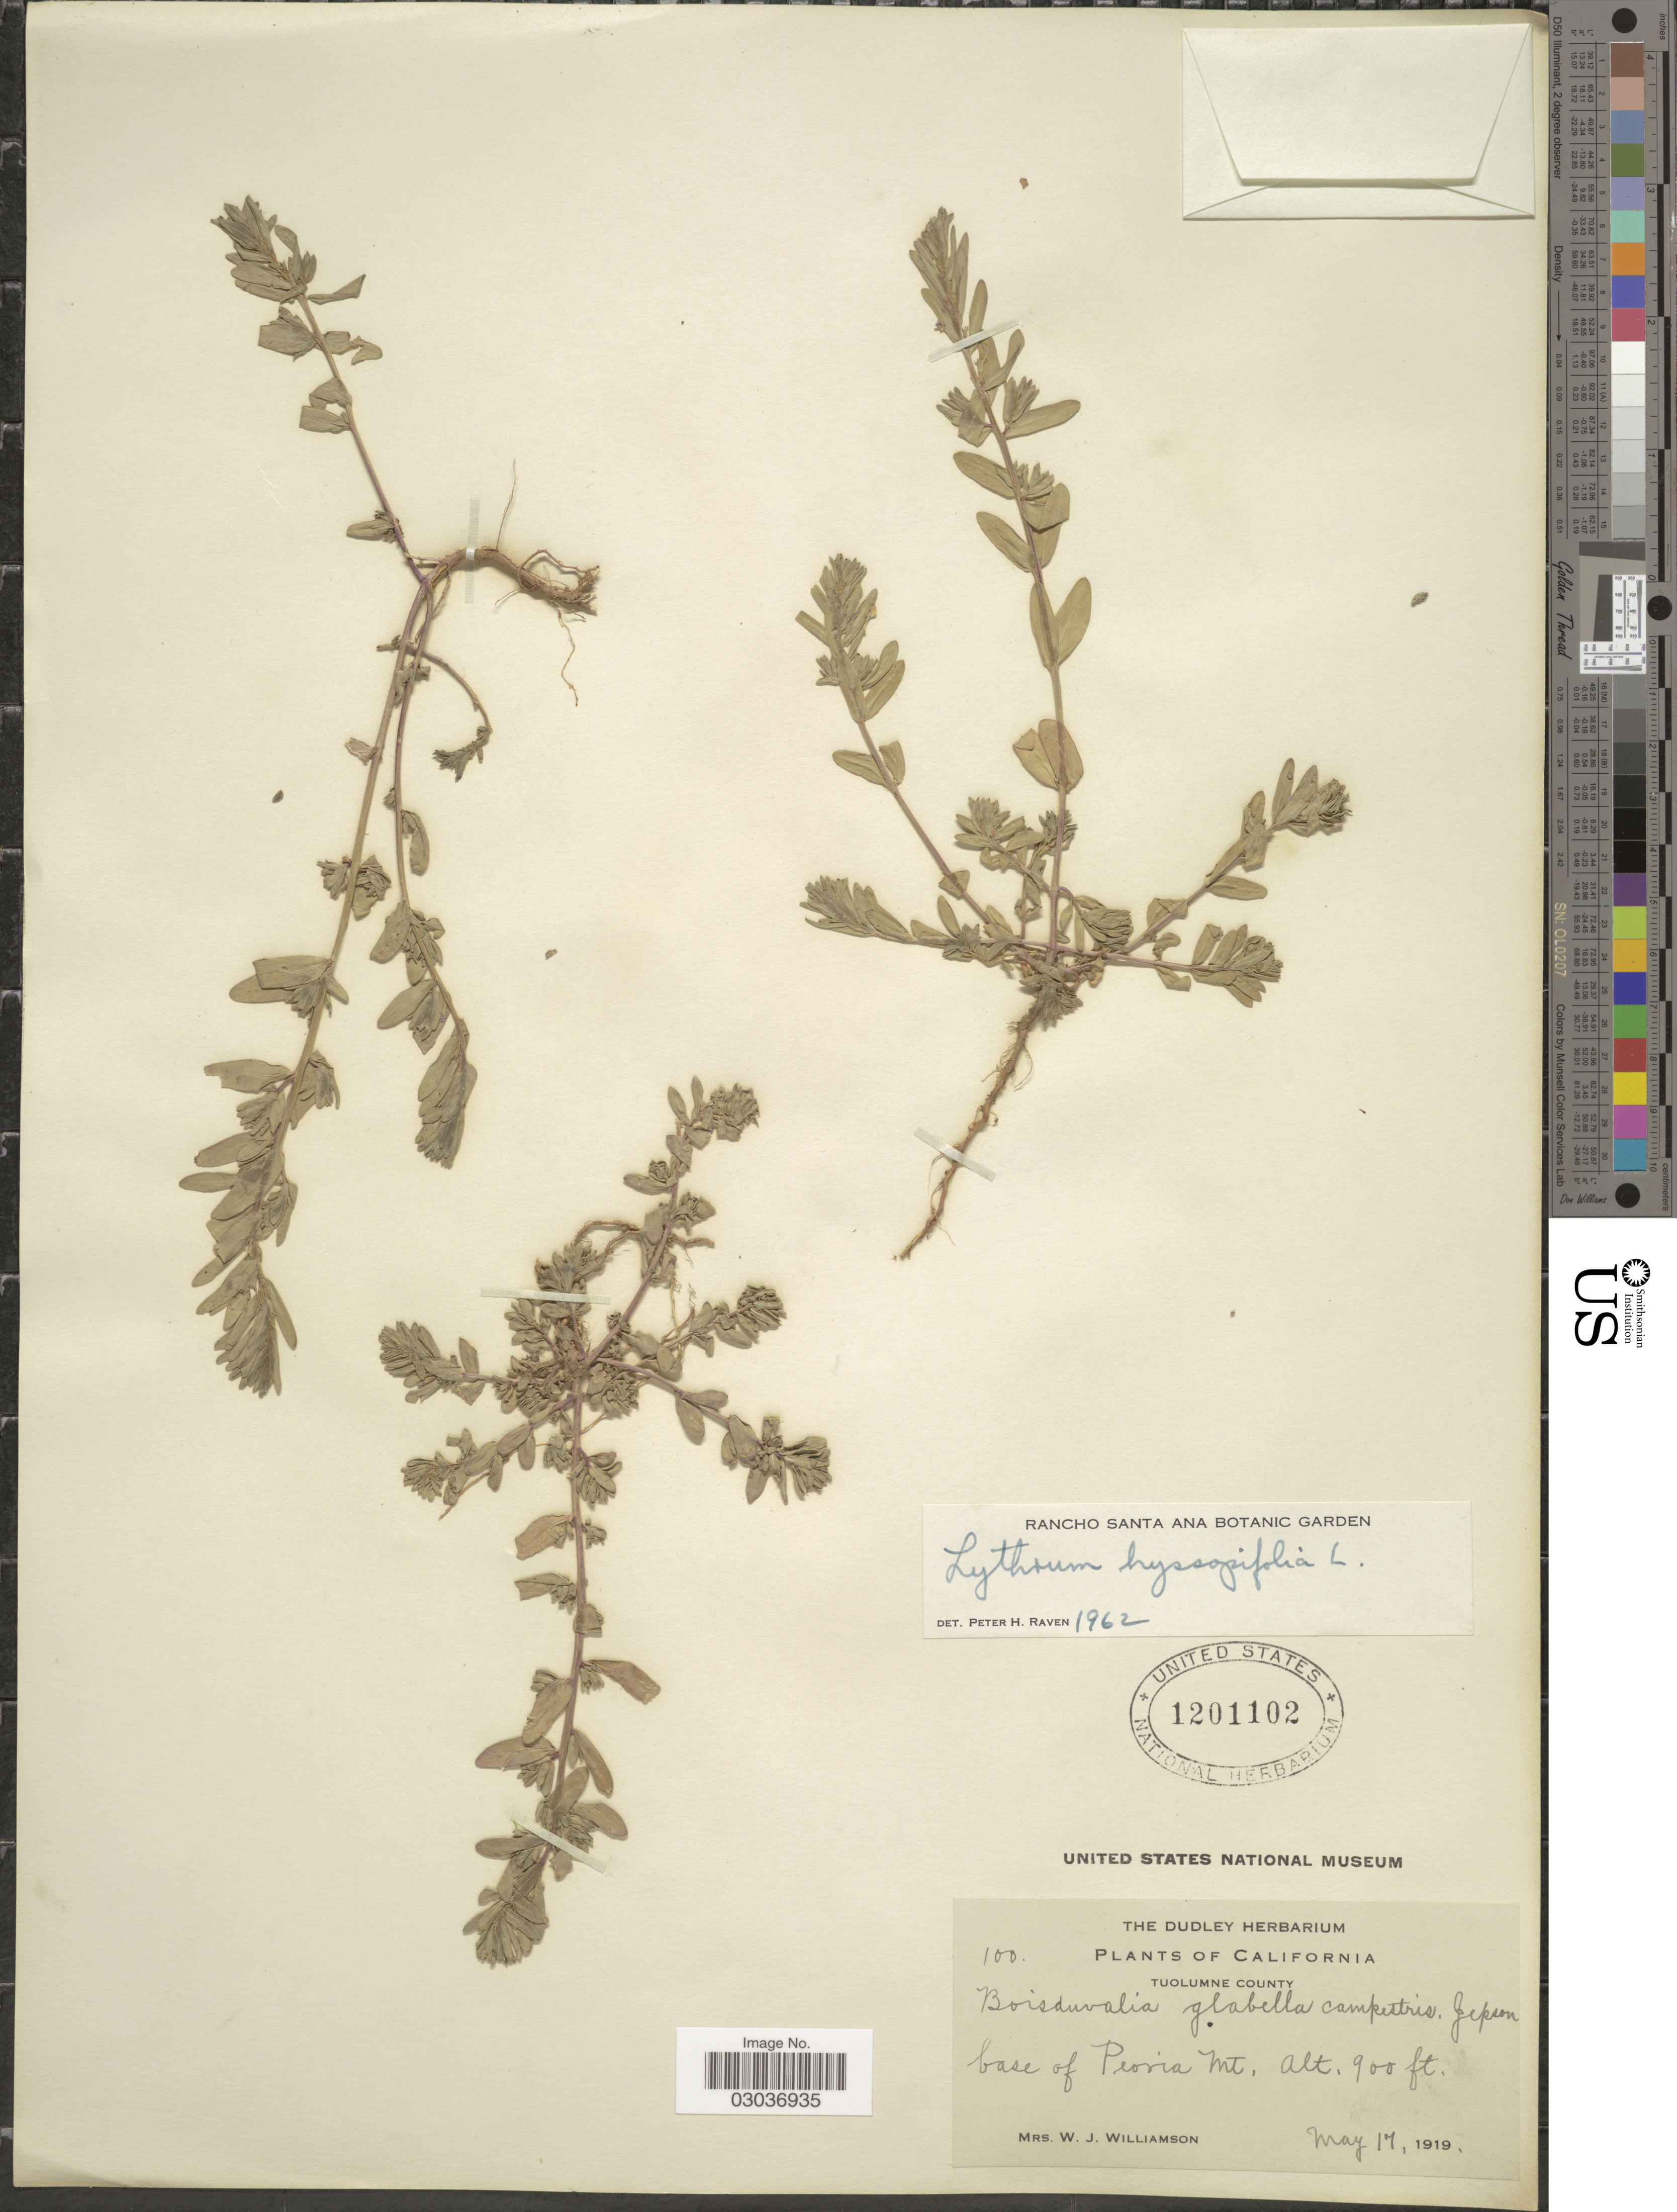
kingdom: Plantae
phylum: Tracheophyta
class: Magnoliopsida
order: Myrtales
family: Lythraceae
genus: Lythrum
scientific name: Lythrum hyssopifolia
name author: L.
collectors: W. Williamson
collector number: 100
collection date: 1919-05-17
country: United States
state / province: California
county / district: Tuolumne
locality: Tuolumne County, base of Peoria Mt.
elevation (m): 274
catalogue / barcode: US 1201102